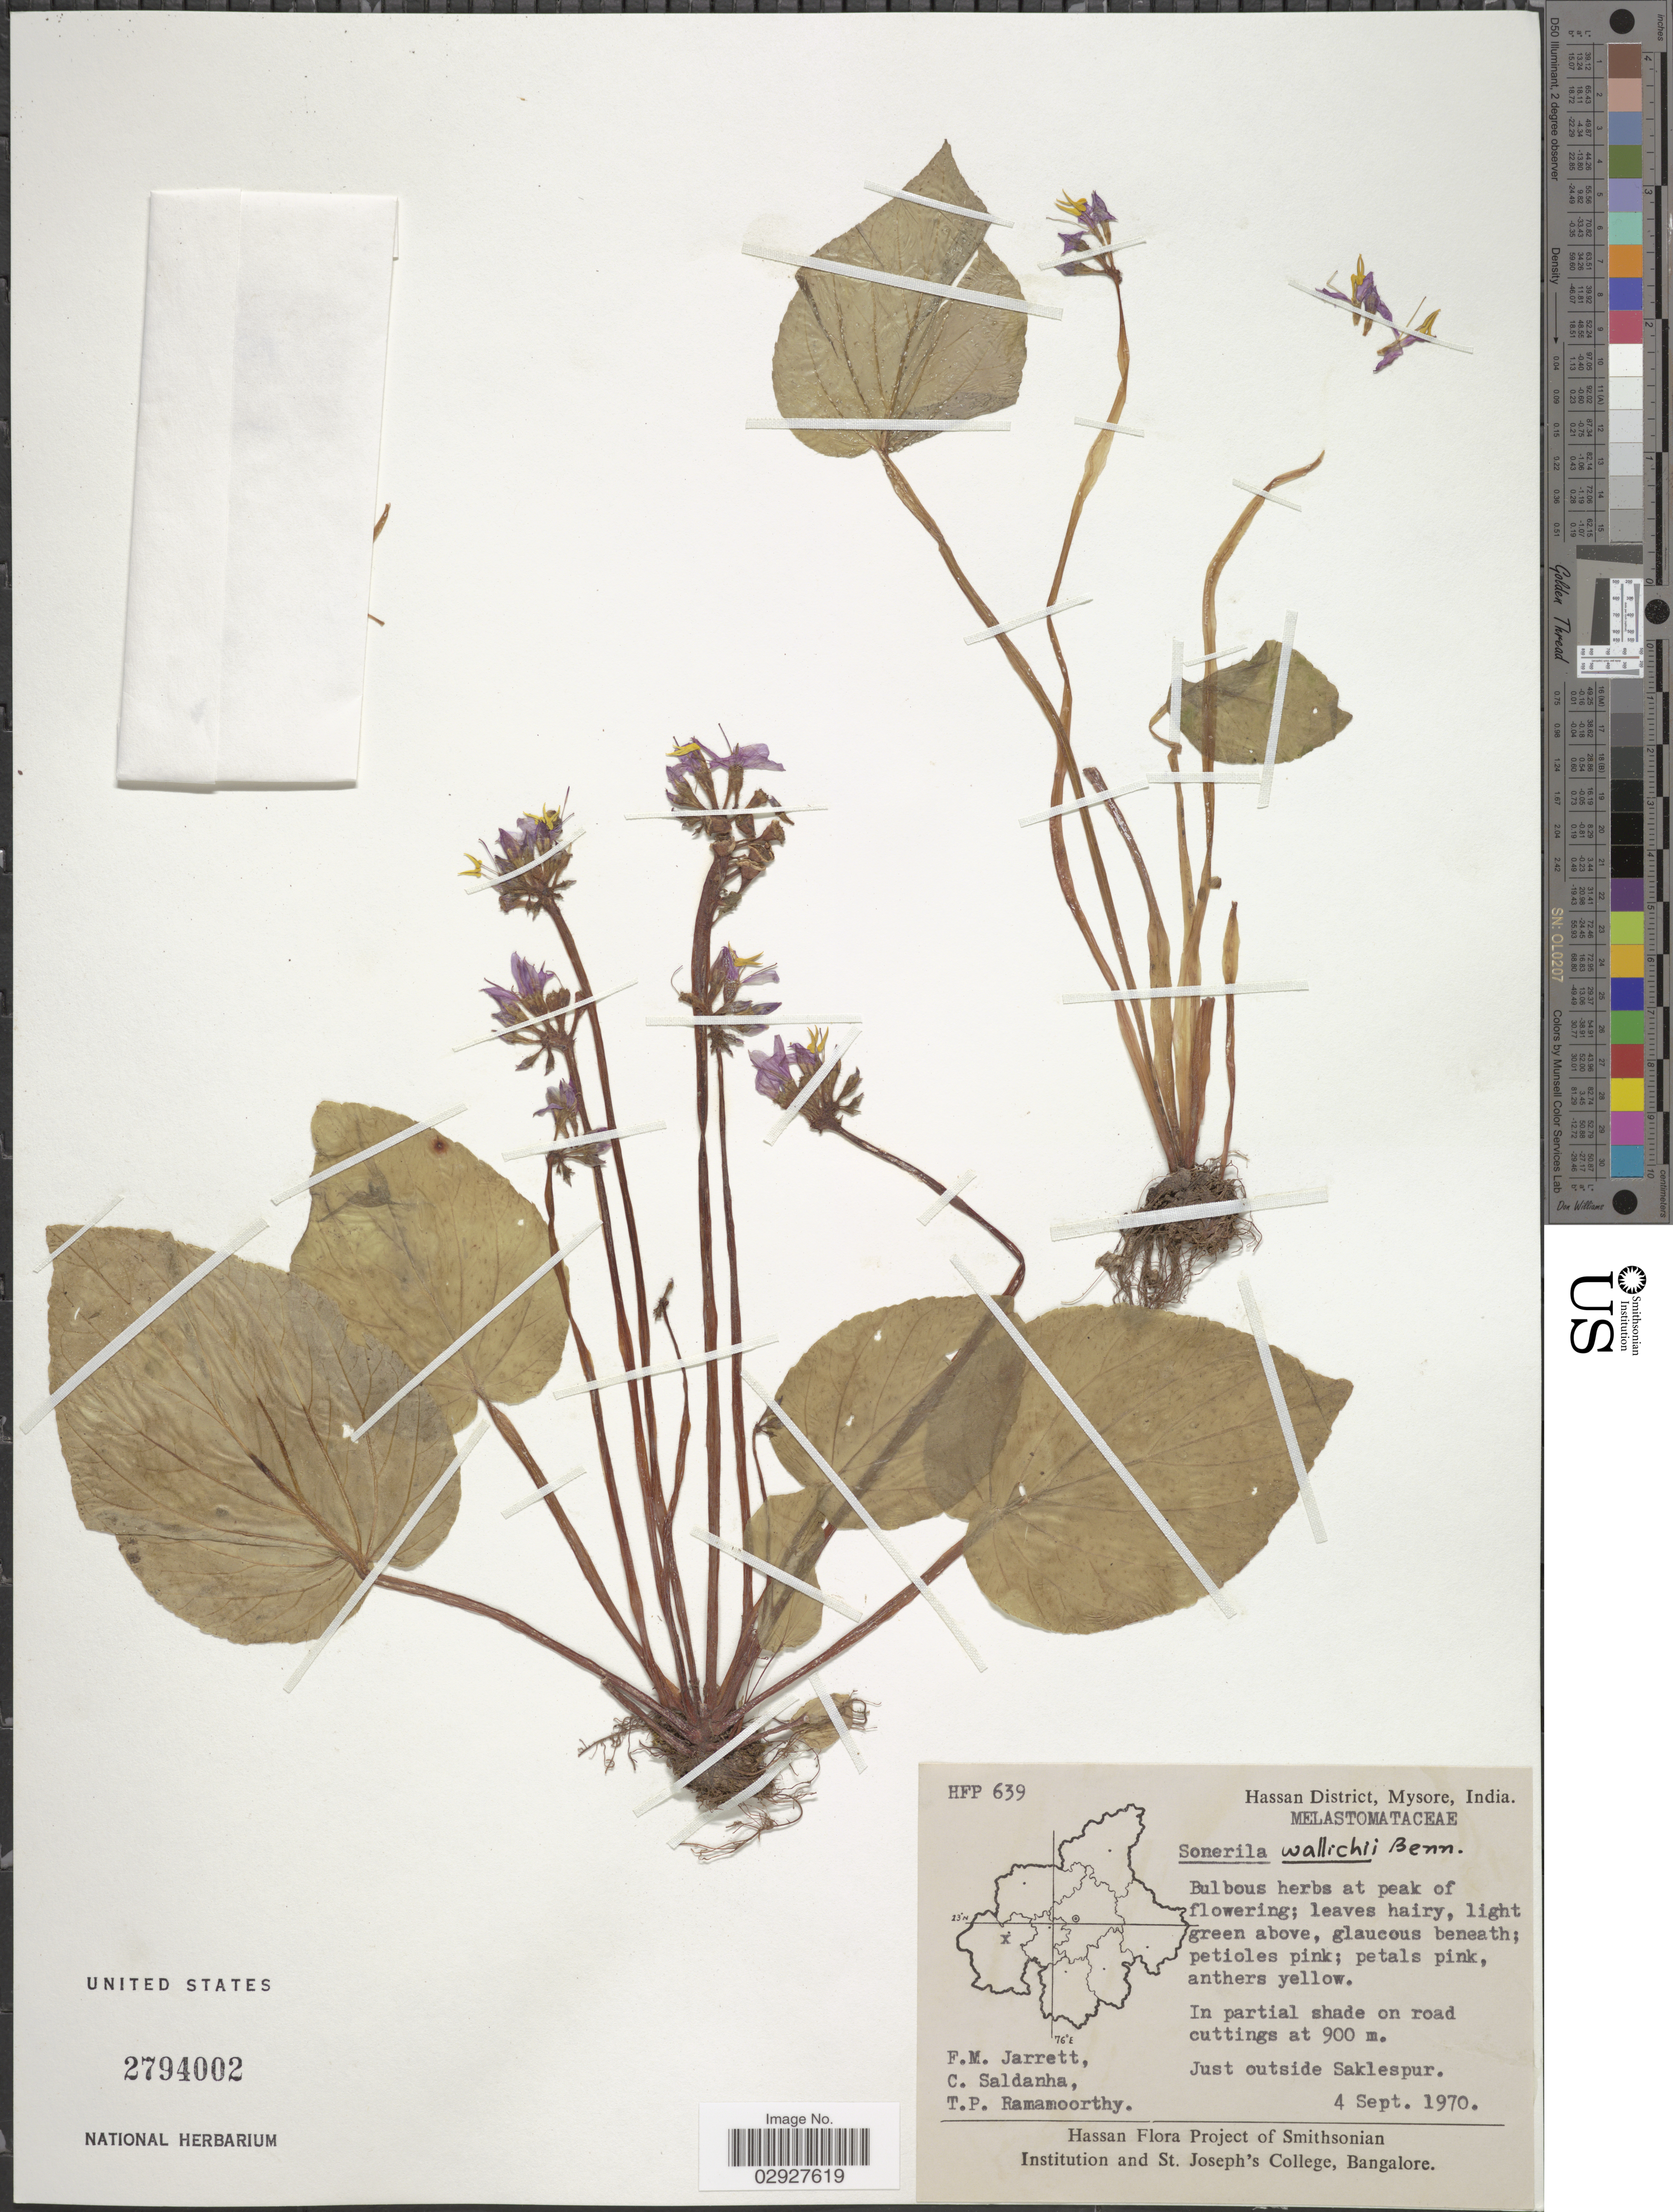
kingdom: Plantae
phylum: Tracheophyta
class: Magnoliopsida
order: Myrtales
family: Melastomataceae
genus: Sonerila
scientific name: Sonerila wallichii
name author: Benn.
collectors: F. M. Jarrett, C. Saldanha & T. P. Ramamoorthy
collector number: HFP639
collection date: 1970-09-04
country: India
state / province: Karnataka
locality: Hassan District, Mysore. Just outside Saklespur.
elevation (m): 900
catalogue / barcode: US 2794002